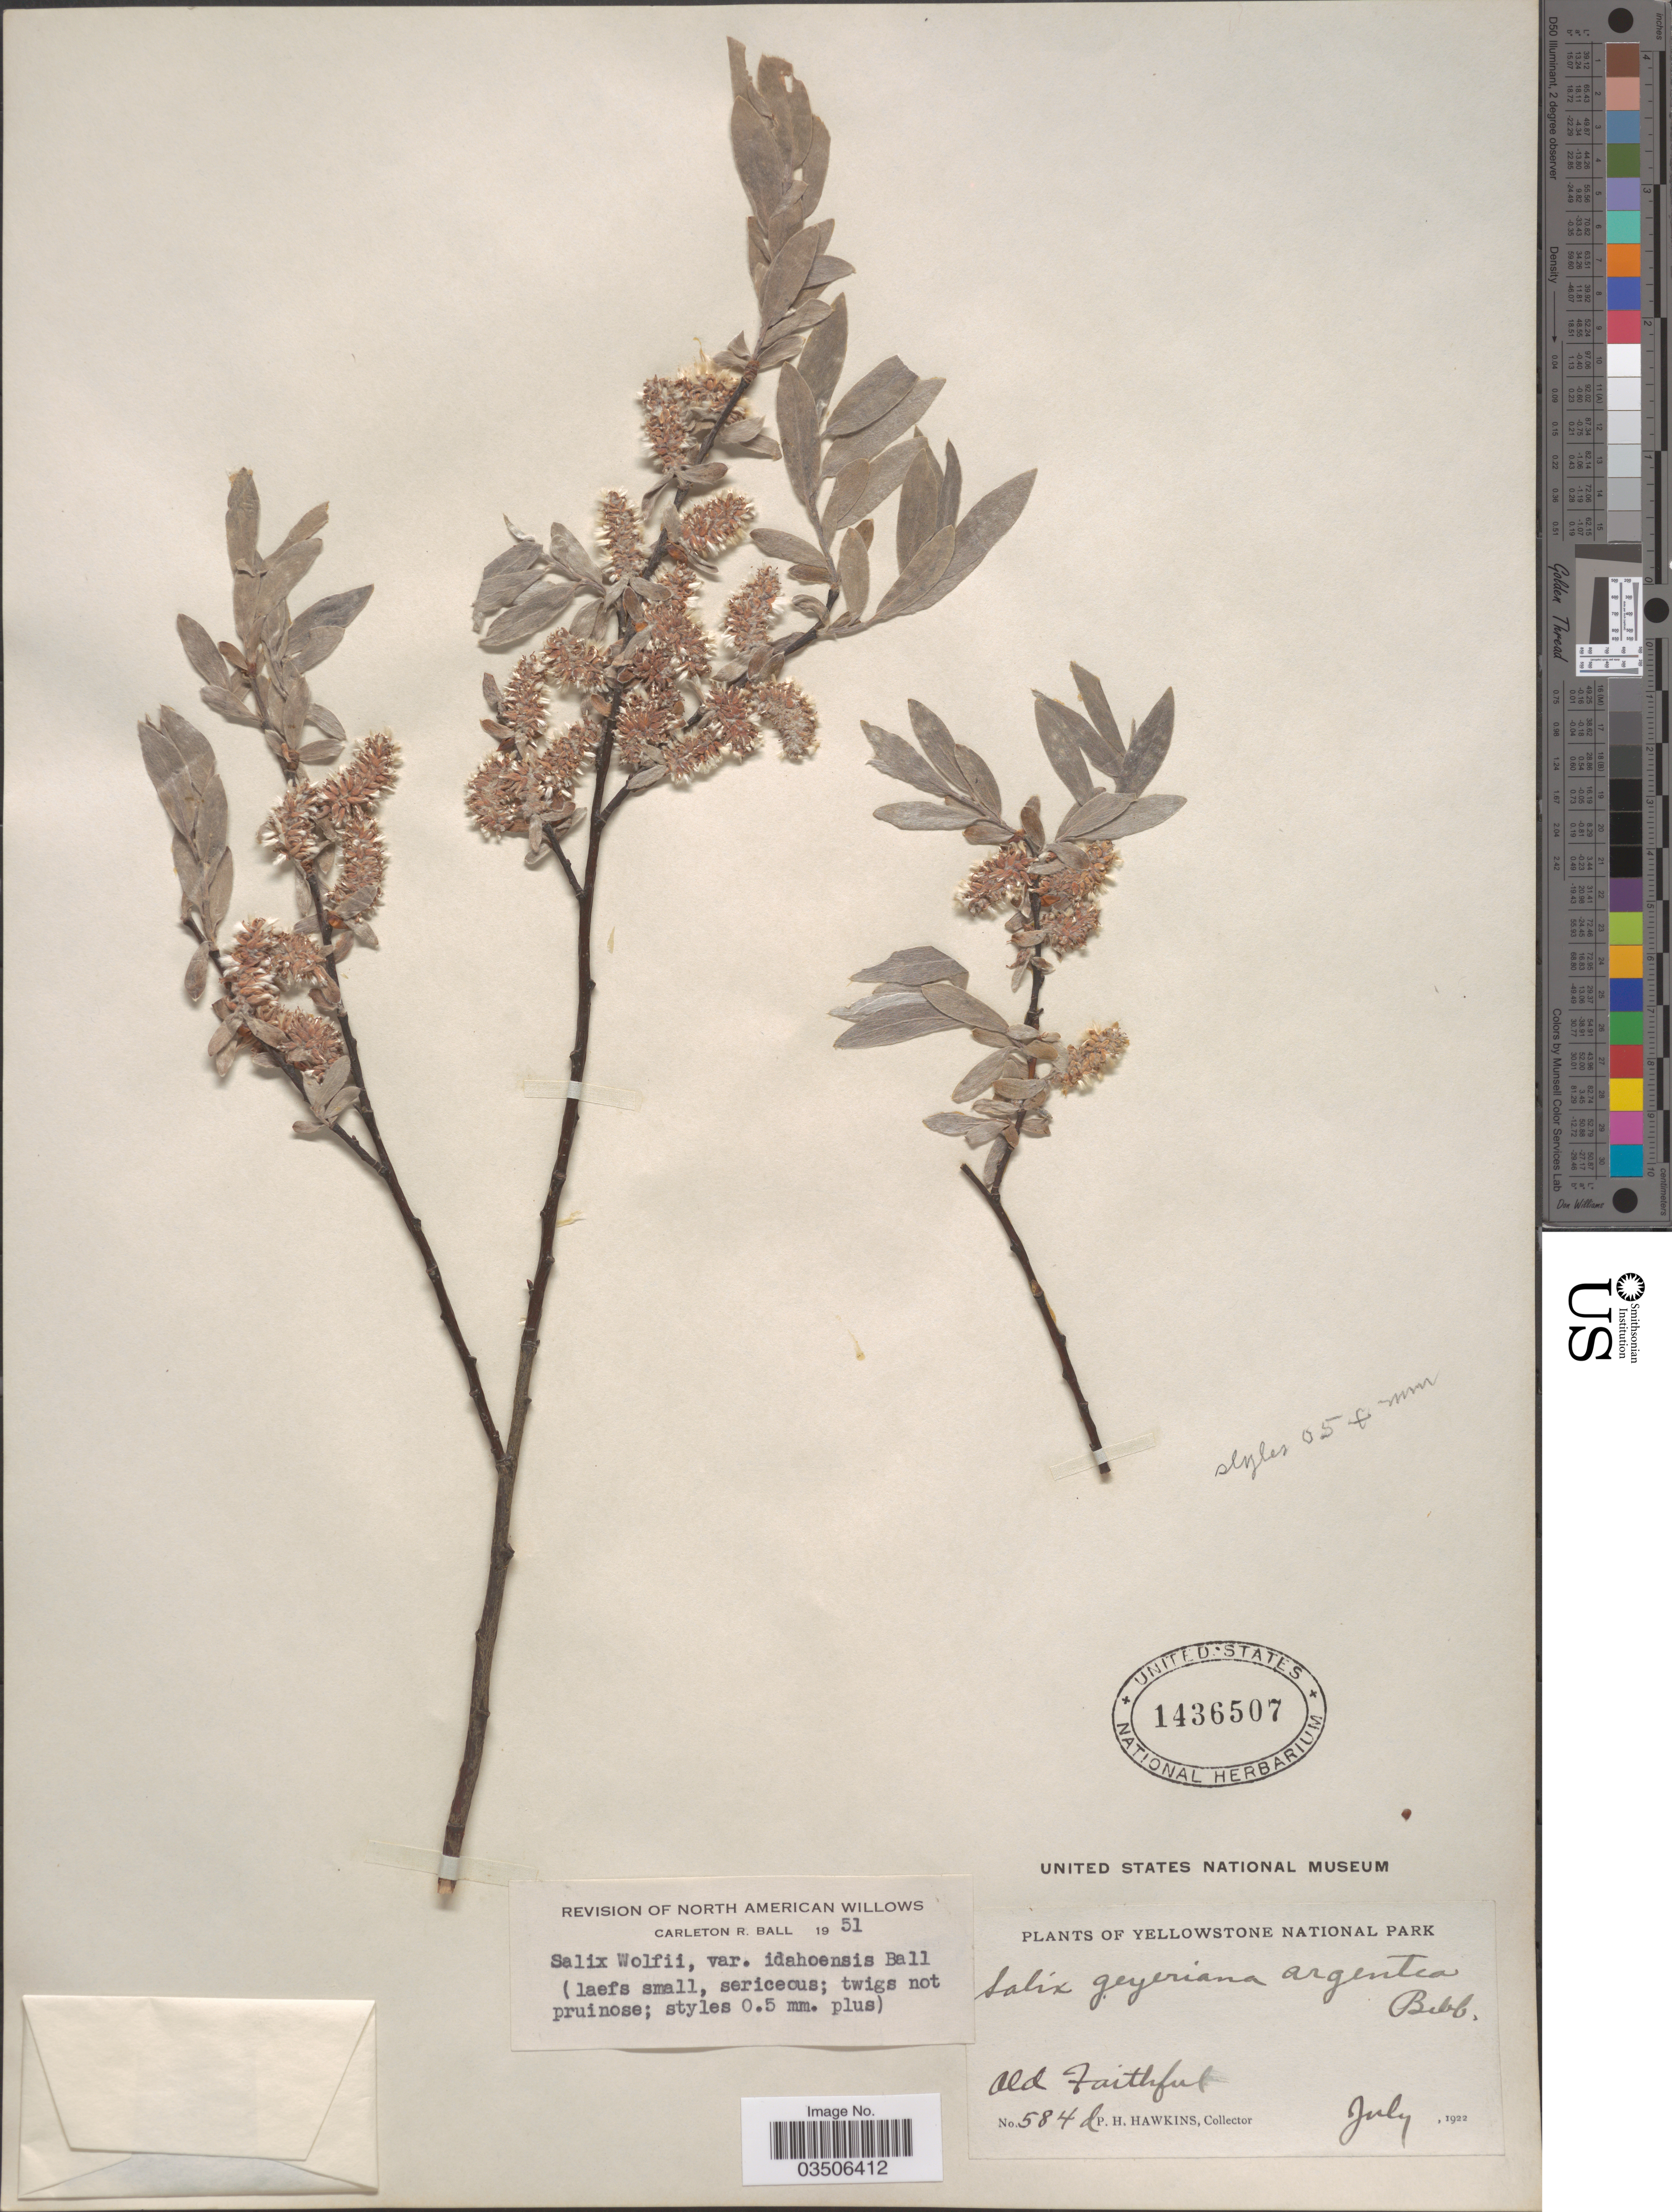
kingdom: Plantae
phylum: Tracheophyta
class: Magnoliopsida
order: Malpighiales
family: Salicaceae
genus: Salix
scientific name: Salix wolfii var. idahoensis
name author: C.R. Ball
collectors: P. Hawkins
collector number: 584d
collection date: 1922-07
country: United States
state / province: Wyoming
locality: Yellowstone National Park. Old Faithful.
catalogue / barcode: US 1436507